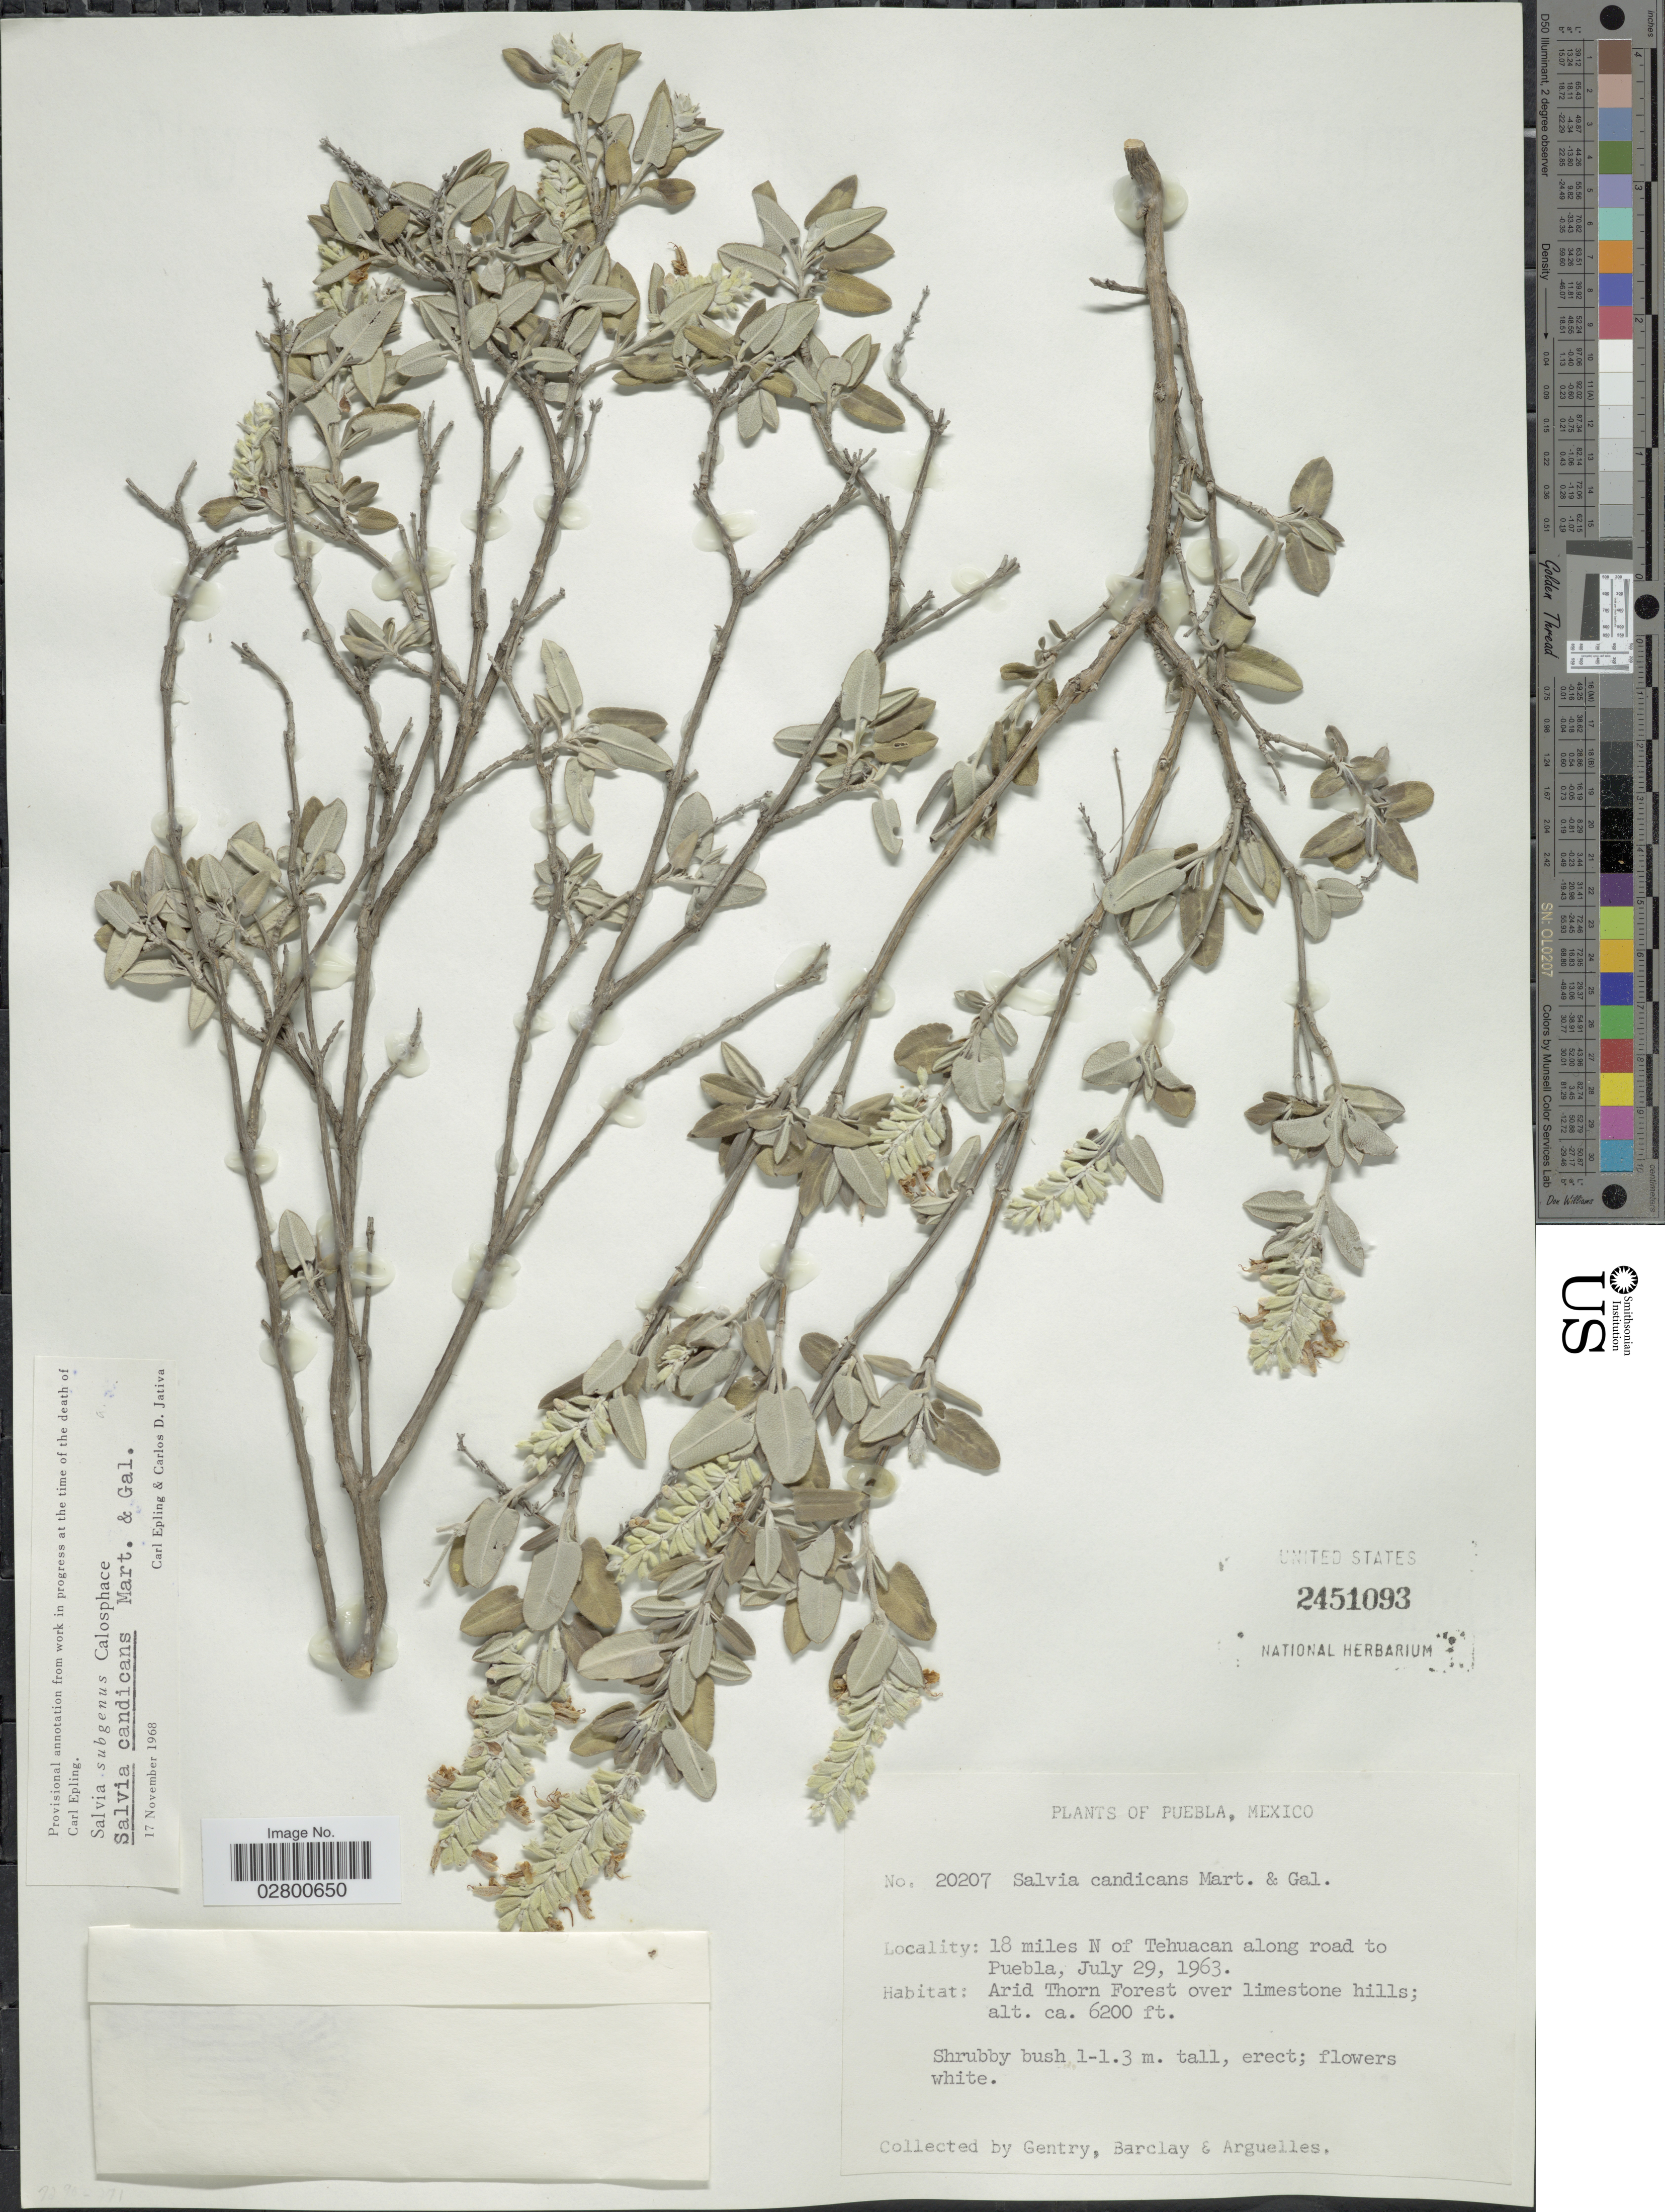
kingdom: Plantae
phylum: Tracheophyta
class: Magnoliopsida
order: Lamiales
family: Lamiaceae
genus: Salvia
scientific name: Salvia candicans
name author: M. Martens & Galeotti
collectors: Gentry, --, -- Barclay & Arguelles, --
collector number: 20207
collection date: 1963-07-29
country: Mexico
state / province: Puebla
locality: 18 miles N of Tehuacan along road to Puebla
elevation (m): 1890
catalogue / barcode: US 2451093